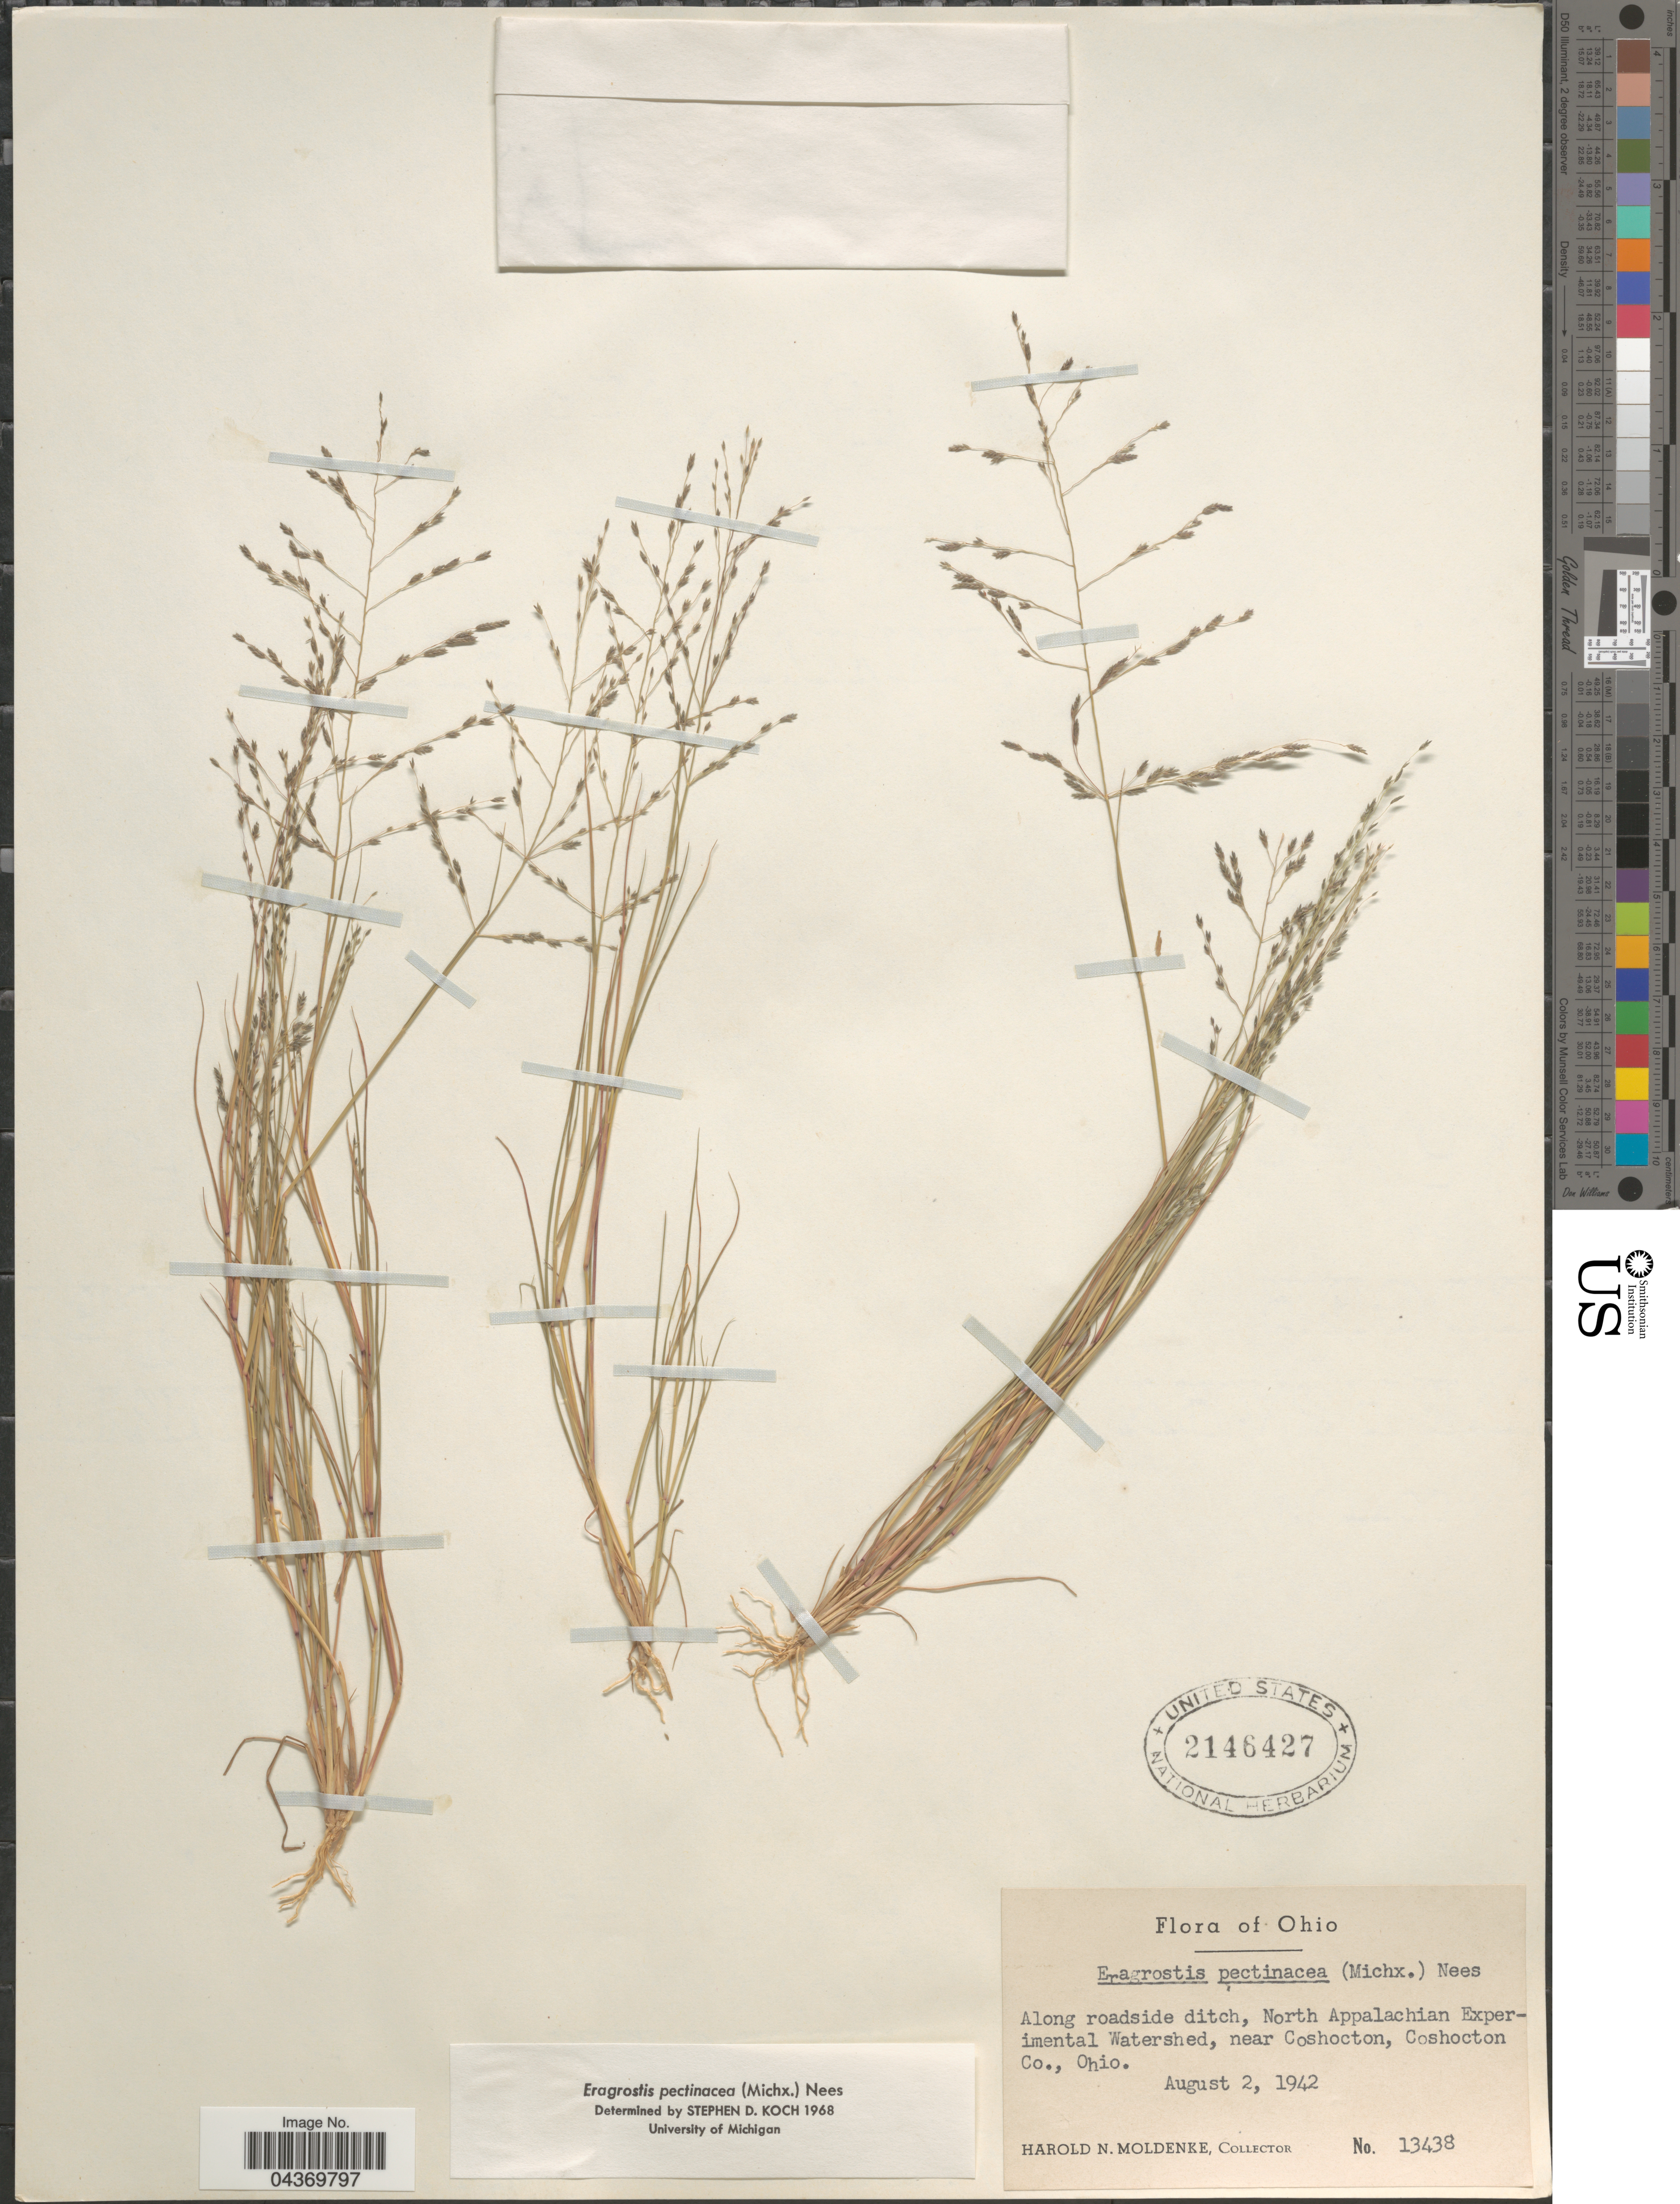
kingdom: Plantae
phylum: Tracheophyta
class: Liliopsida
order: Poales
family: Poaceae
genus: Eragrostis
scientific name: Eragrostis pectinacea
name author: (Michx.) Nees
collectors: H. N. Moldenke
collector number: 13438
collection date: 1942-08-02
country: United States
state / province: Ohio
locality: Along roadside ditch, North Appalachian Experimental Watershed, near Coshocton, Coshocton Co.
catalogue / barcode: US 2146427